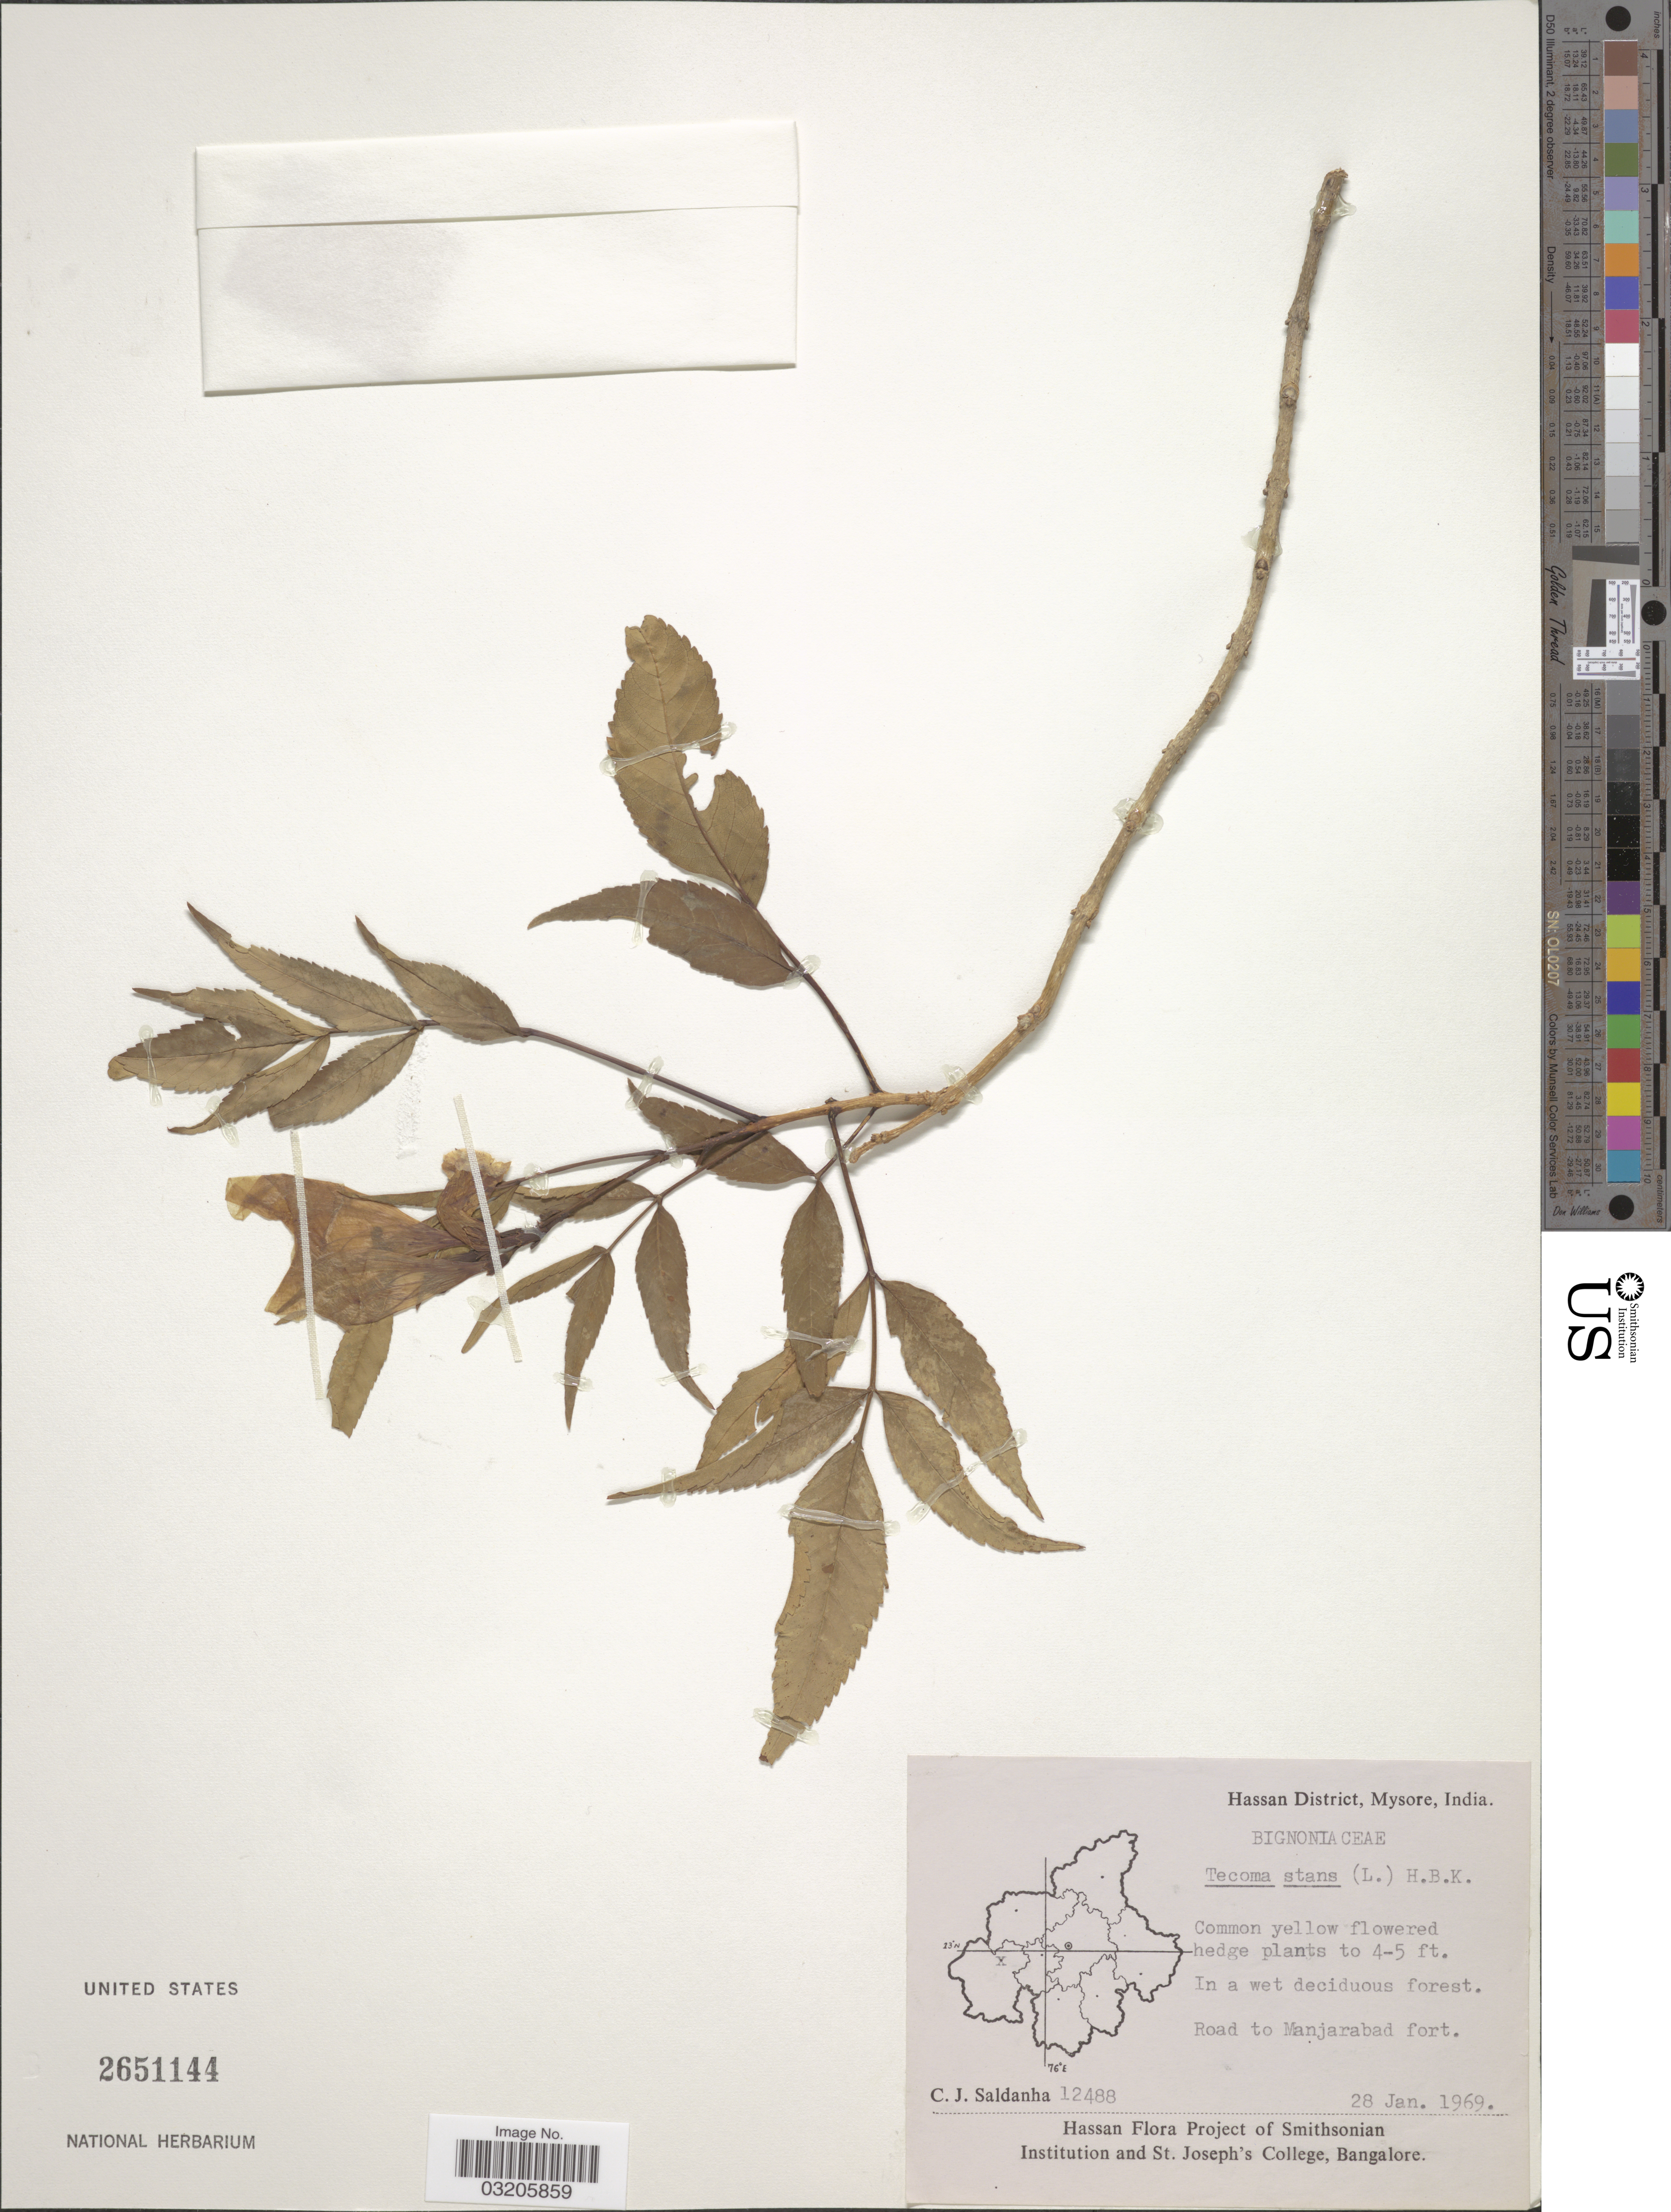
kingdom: Plantae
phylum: Tracheophyta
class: Magnoliopsida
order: Lamiales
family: Bignoniaceae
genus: Tecoma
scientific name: Tecoma stans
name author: (L.) Juss. ex Kunth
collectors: C. J. Saldanha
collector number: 12488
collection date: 1969-01-28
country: India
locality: Hassan District, Mysore. Road to Manjarabad fort.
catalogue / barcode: US 2651144